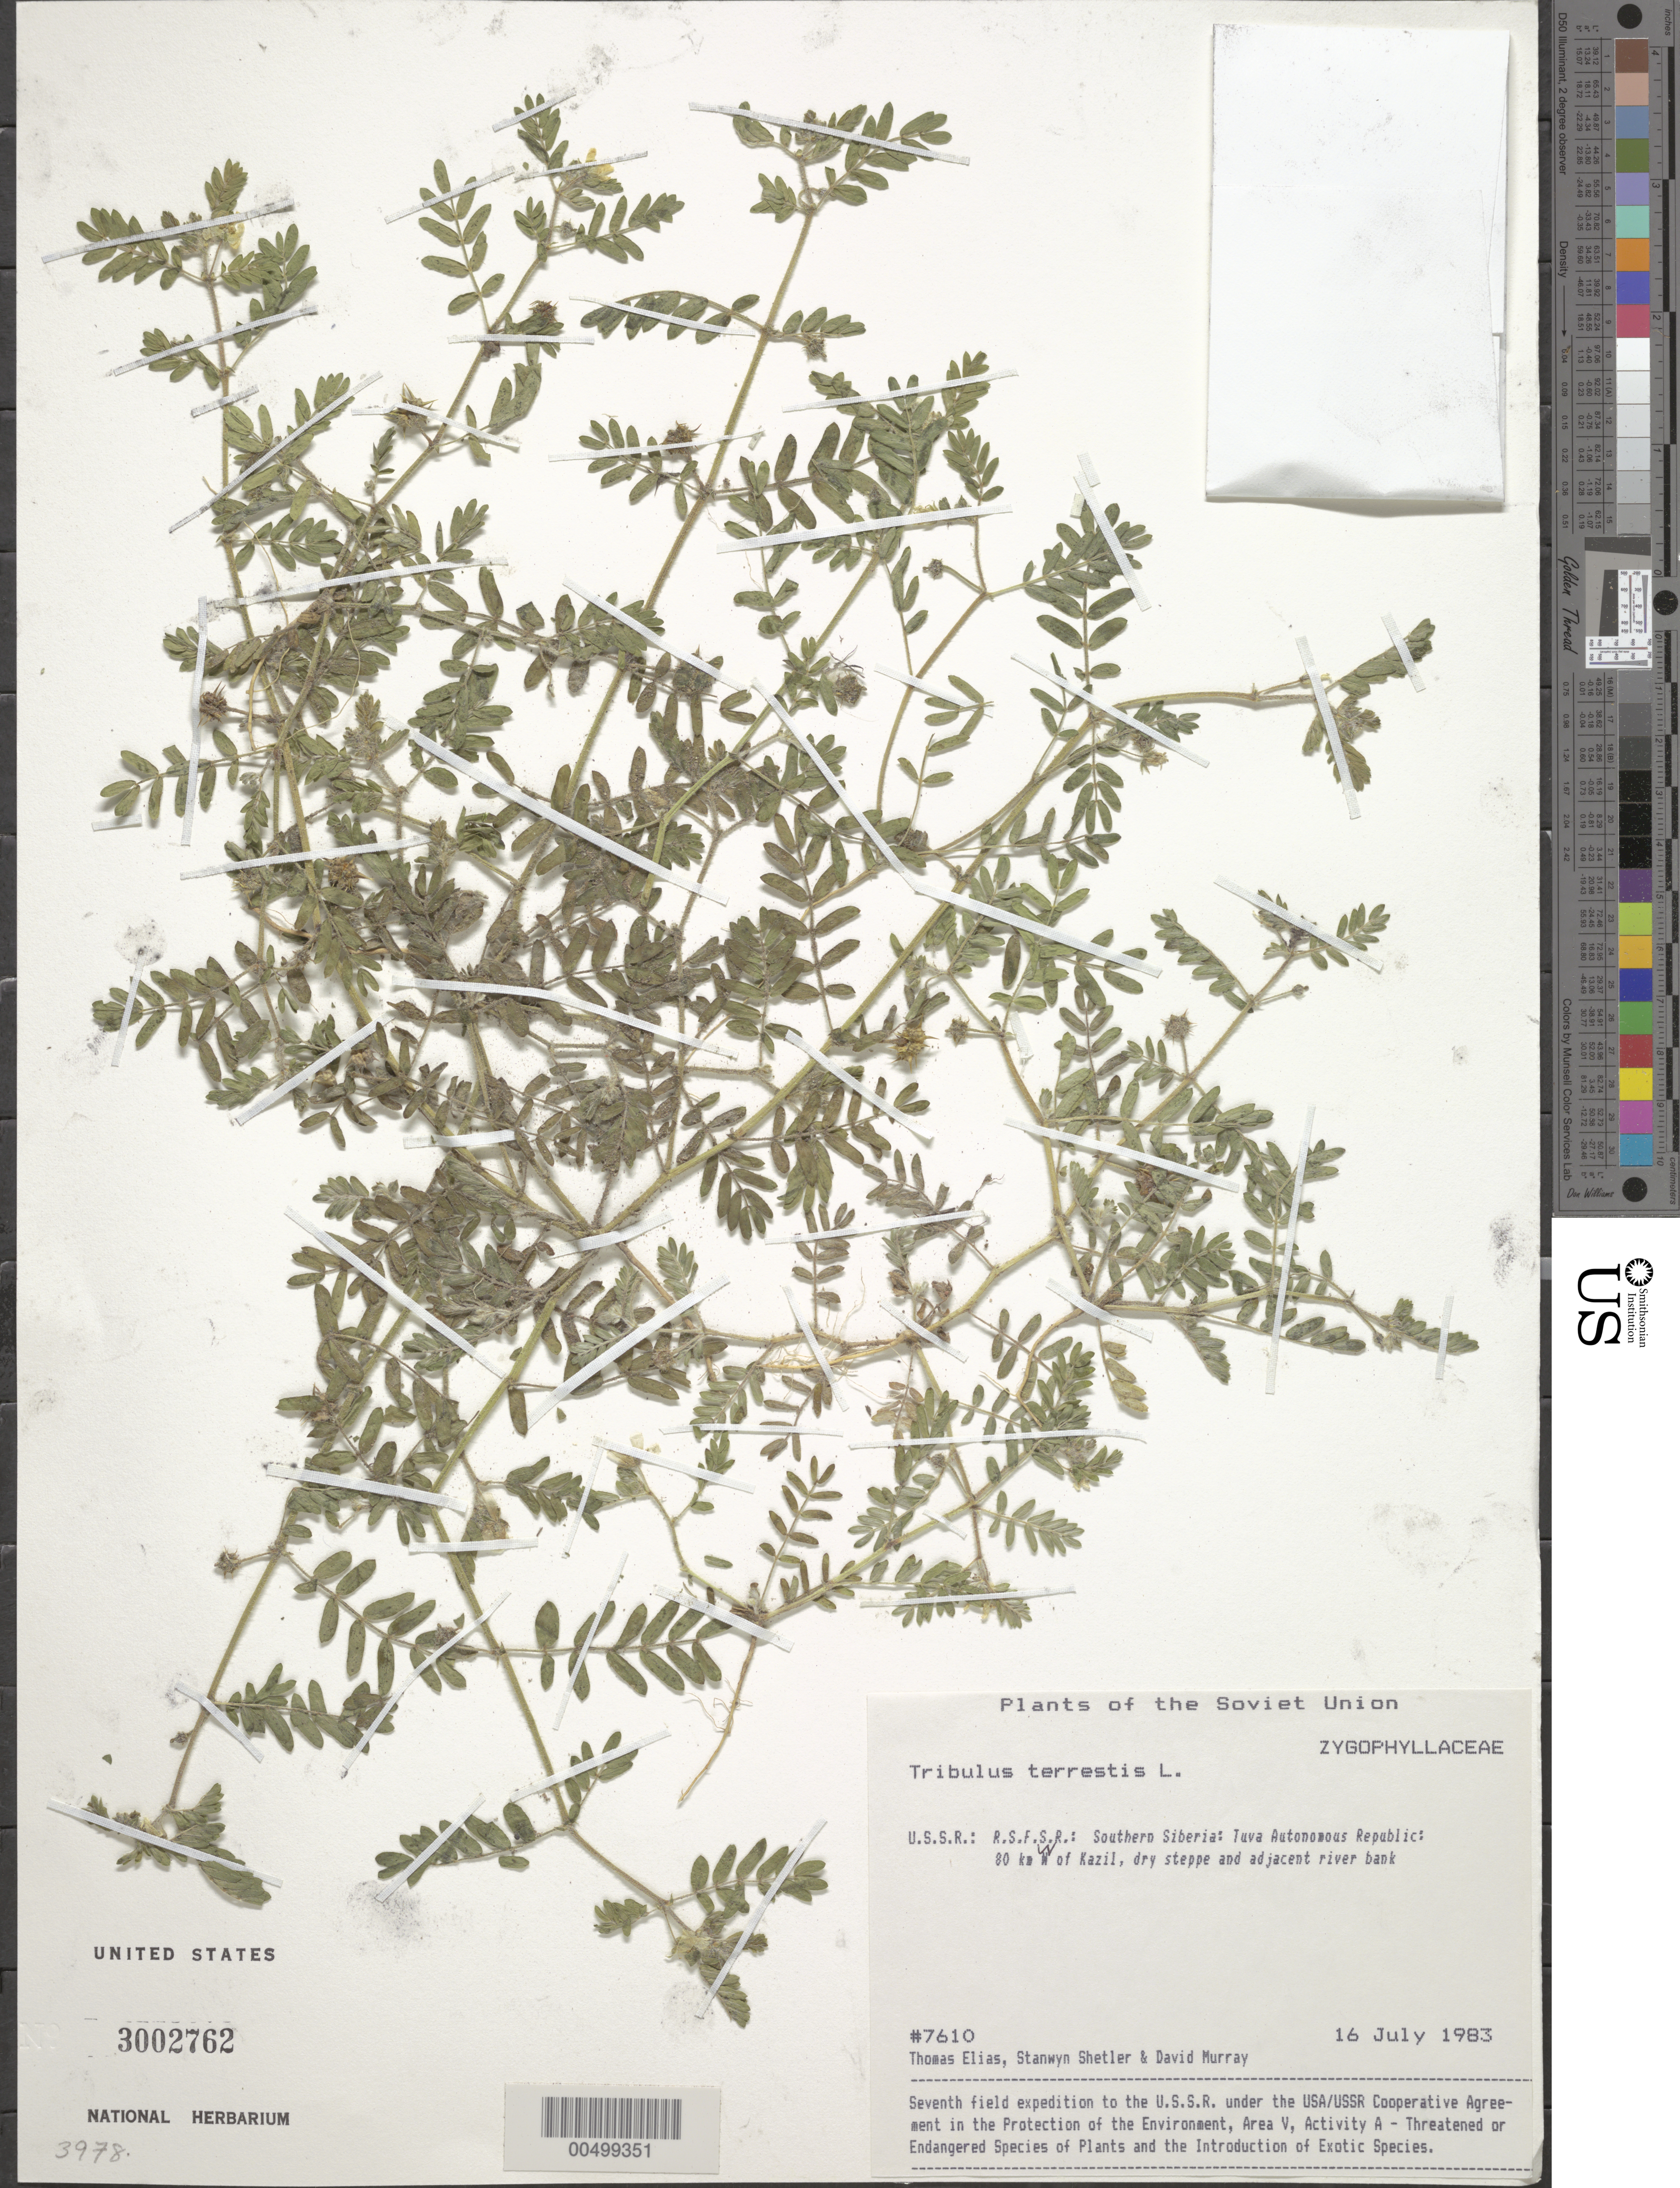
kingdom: Plantae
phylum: Tracheophyta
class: Magnoliopsida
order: Zygophyllales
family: Zygophyllaceae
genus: Tribulus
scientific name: Tribulus terrestris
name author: L.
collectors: T. Elias, S. Shetler & D. F. Murray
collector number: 7610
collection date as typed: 16 Jul 1983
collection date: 1983-07-16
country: Russian Federation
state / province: Tuva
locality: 80 km W of Kazil [Kyzyl]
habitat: dry steppe and adjacent river bank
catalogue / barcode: US 3002762